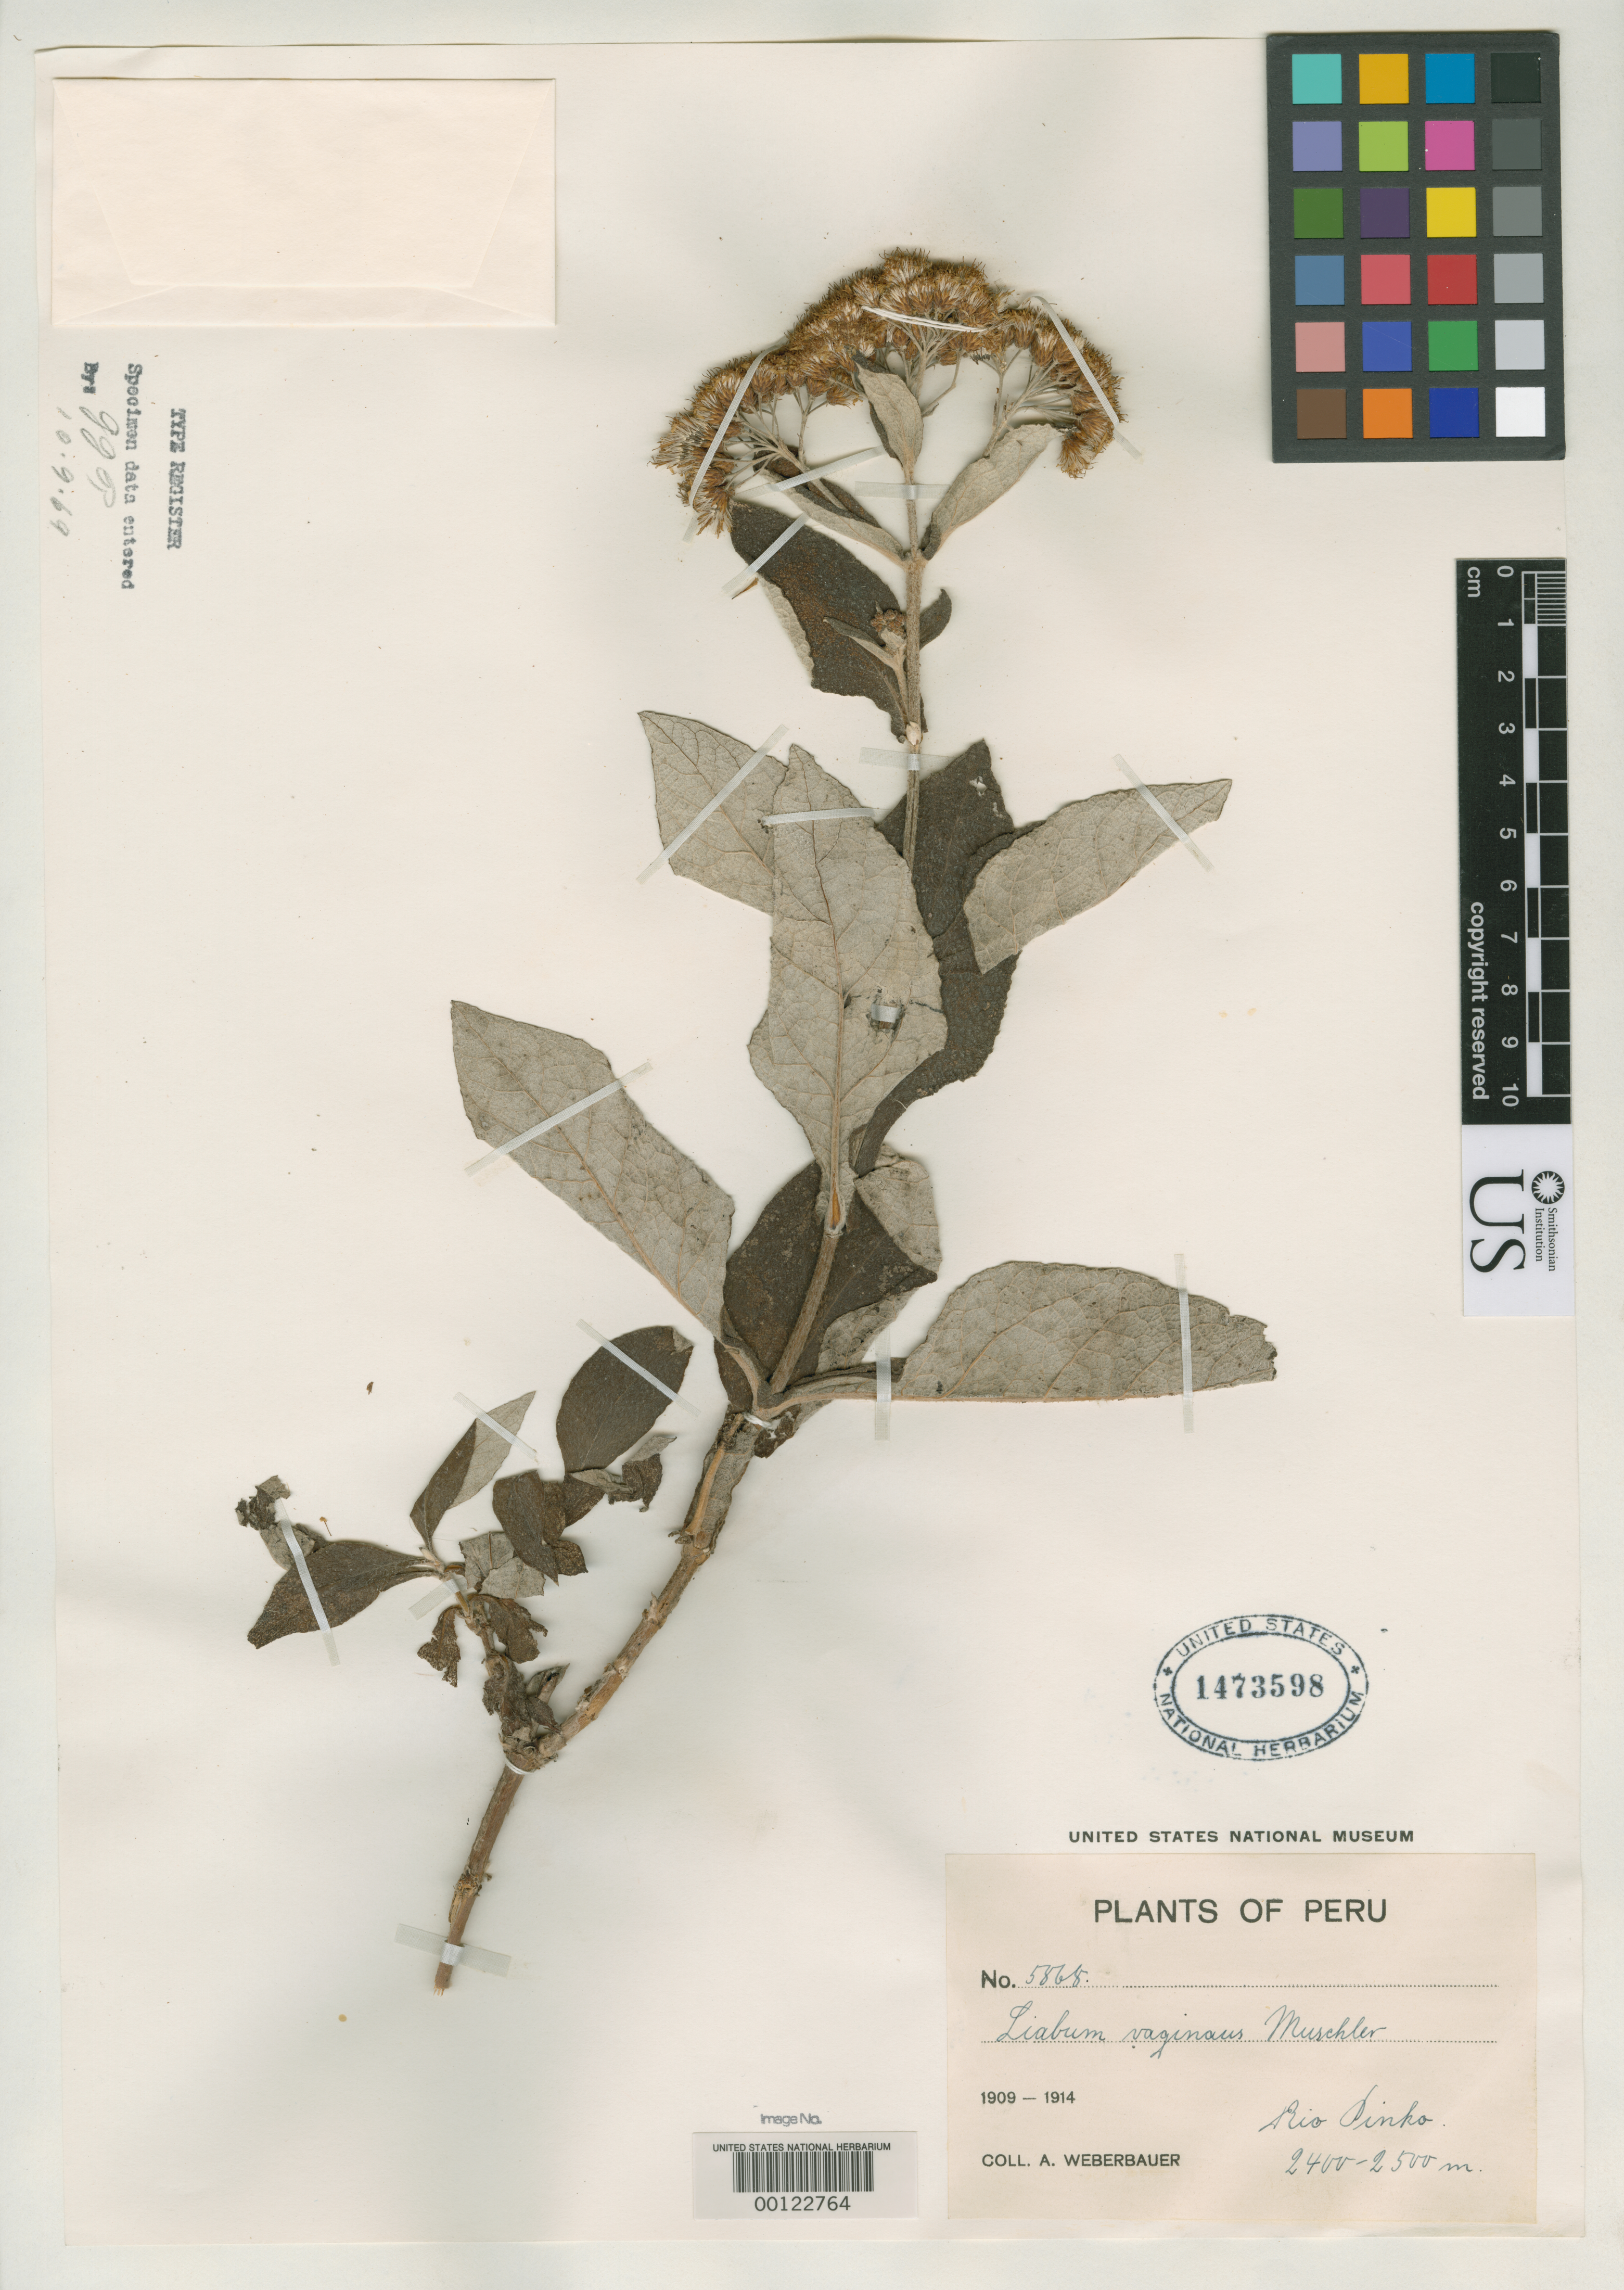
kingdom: Plantae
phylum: Tracheophyta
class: Magnoliopsida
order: Asterales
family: Asteraceae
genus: Liabum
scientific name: Liabum vaginans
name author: Muschl.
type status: Isotype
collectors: A. Weberbauer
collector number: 5868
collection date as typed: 1909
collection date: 1909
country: Peru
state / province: Apurímac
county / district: Andahuaylas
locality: valley [of] Río Pincos, Río Pampas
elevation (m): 2400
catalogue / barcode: US 1473598